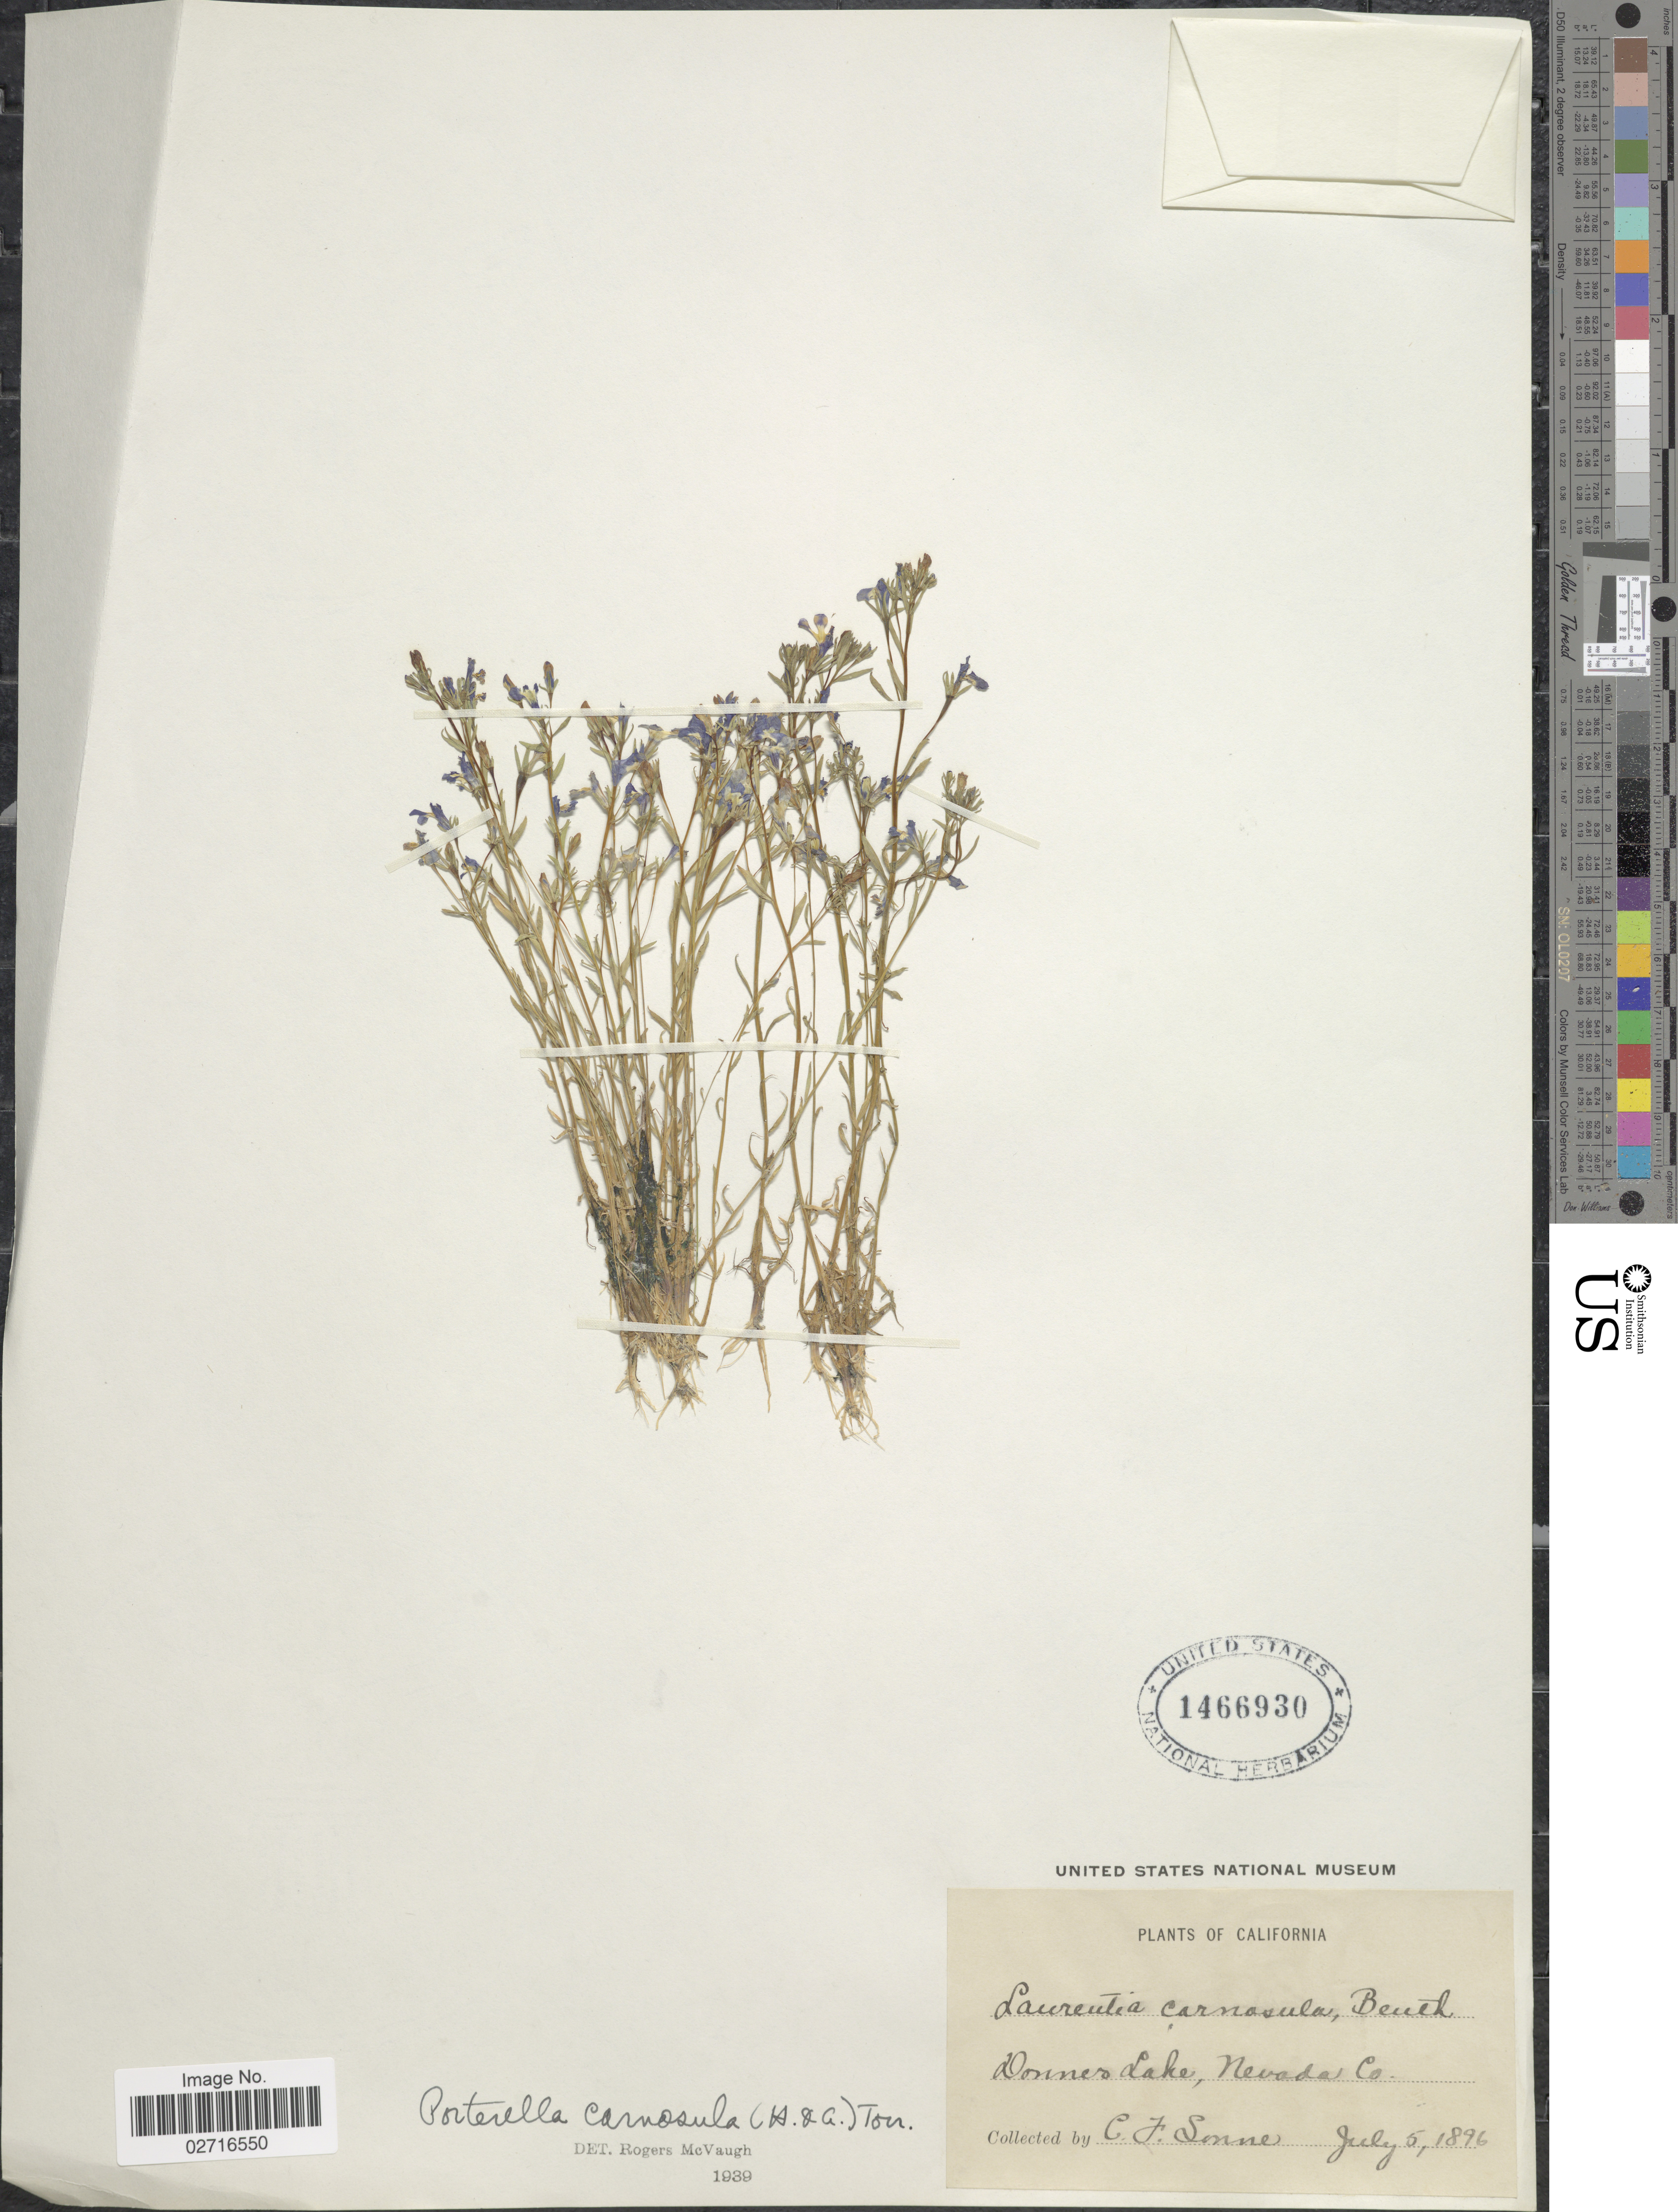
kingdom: Plantae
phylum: Tracheophyta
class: Magnoliopsida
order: Asterales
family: Campanulaceae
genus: Laurentia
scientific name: Laurentia carnosula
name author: (Hook. & Arn.) Benth. ex A. Gray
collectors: C. Sonne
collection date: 1896-07-05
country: United States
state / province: California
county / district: Nevada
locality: Donner Lake, Nevada Co.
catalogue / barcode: US 1466930